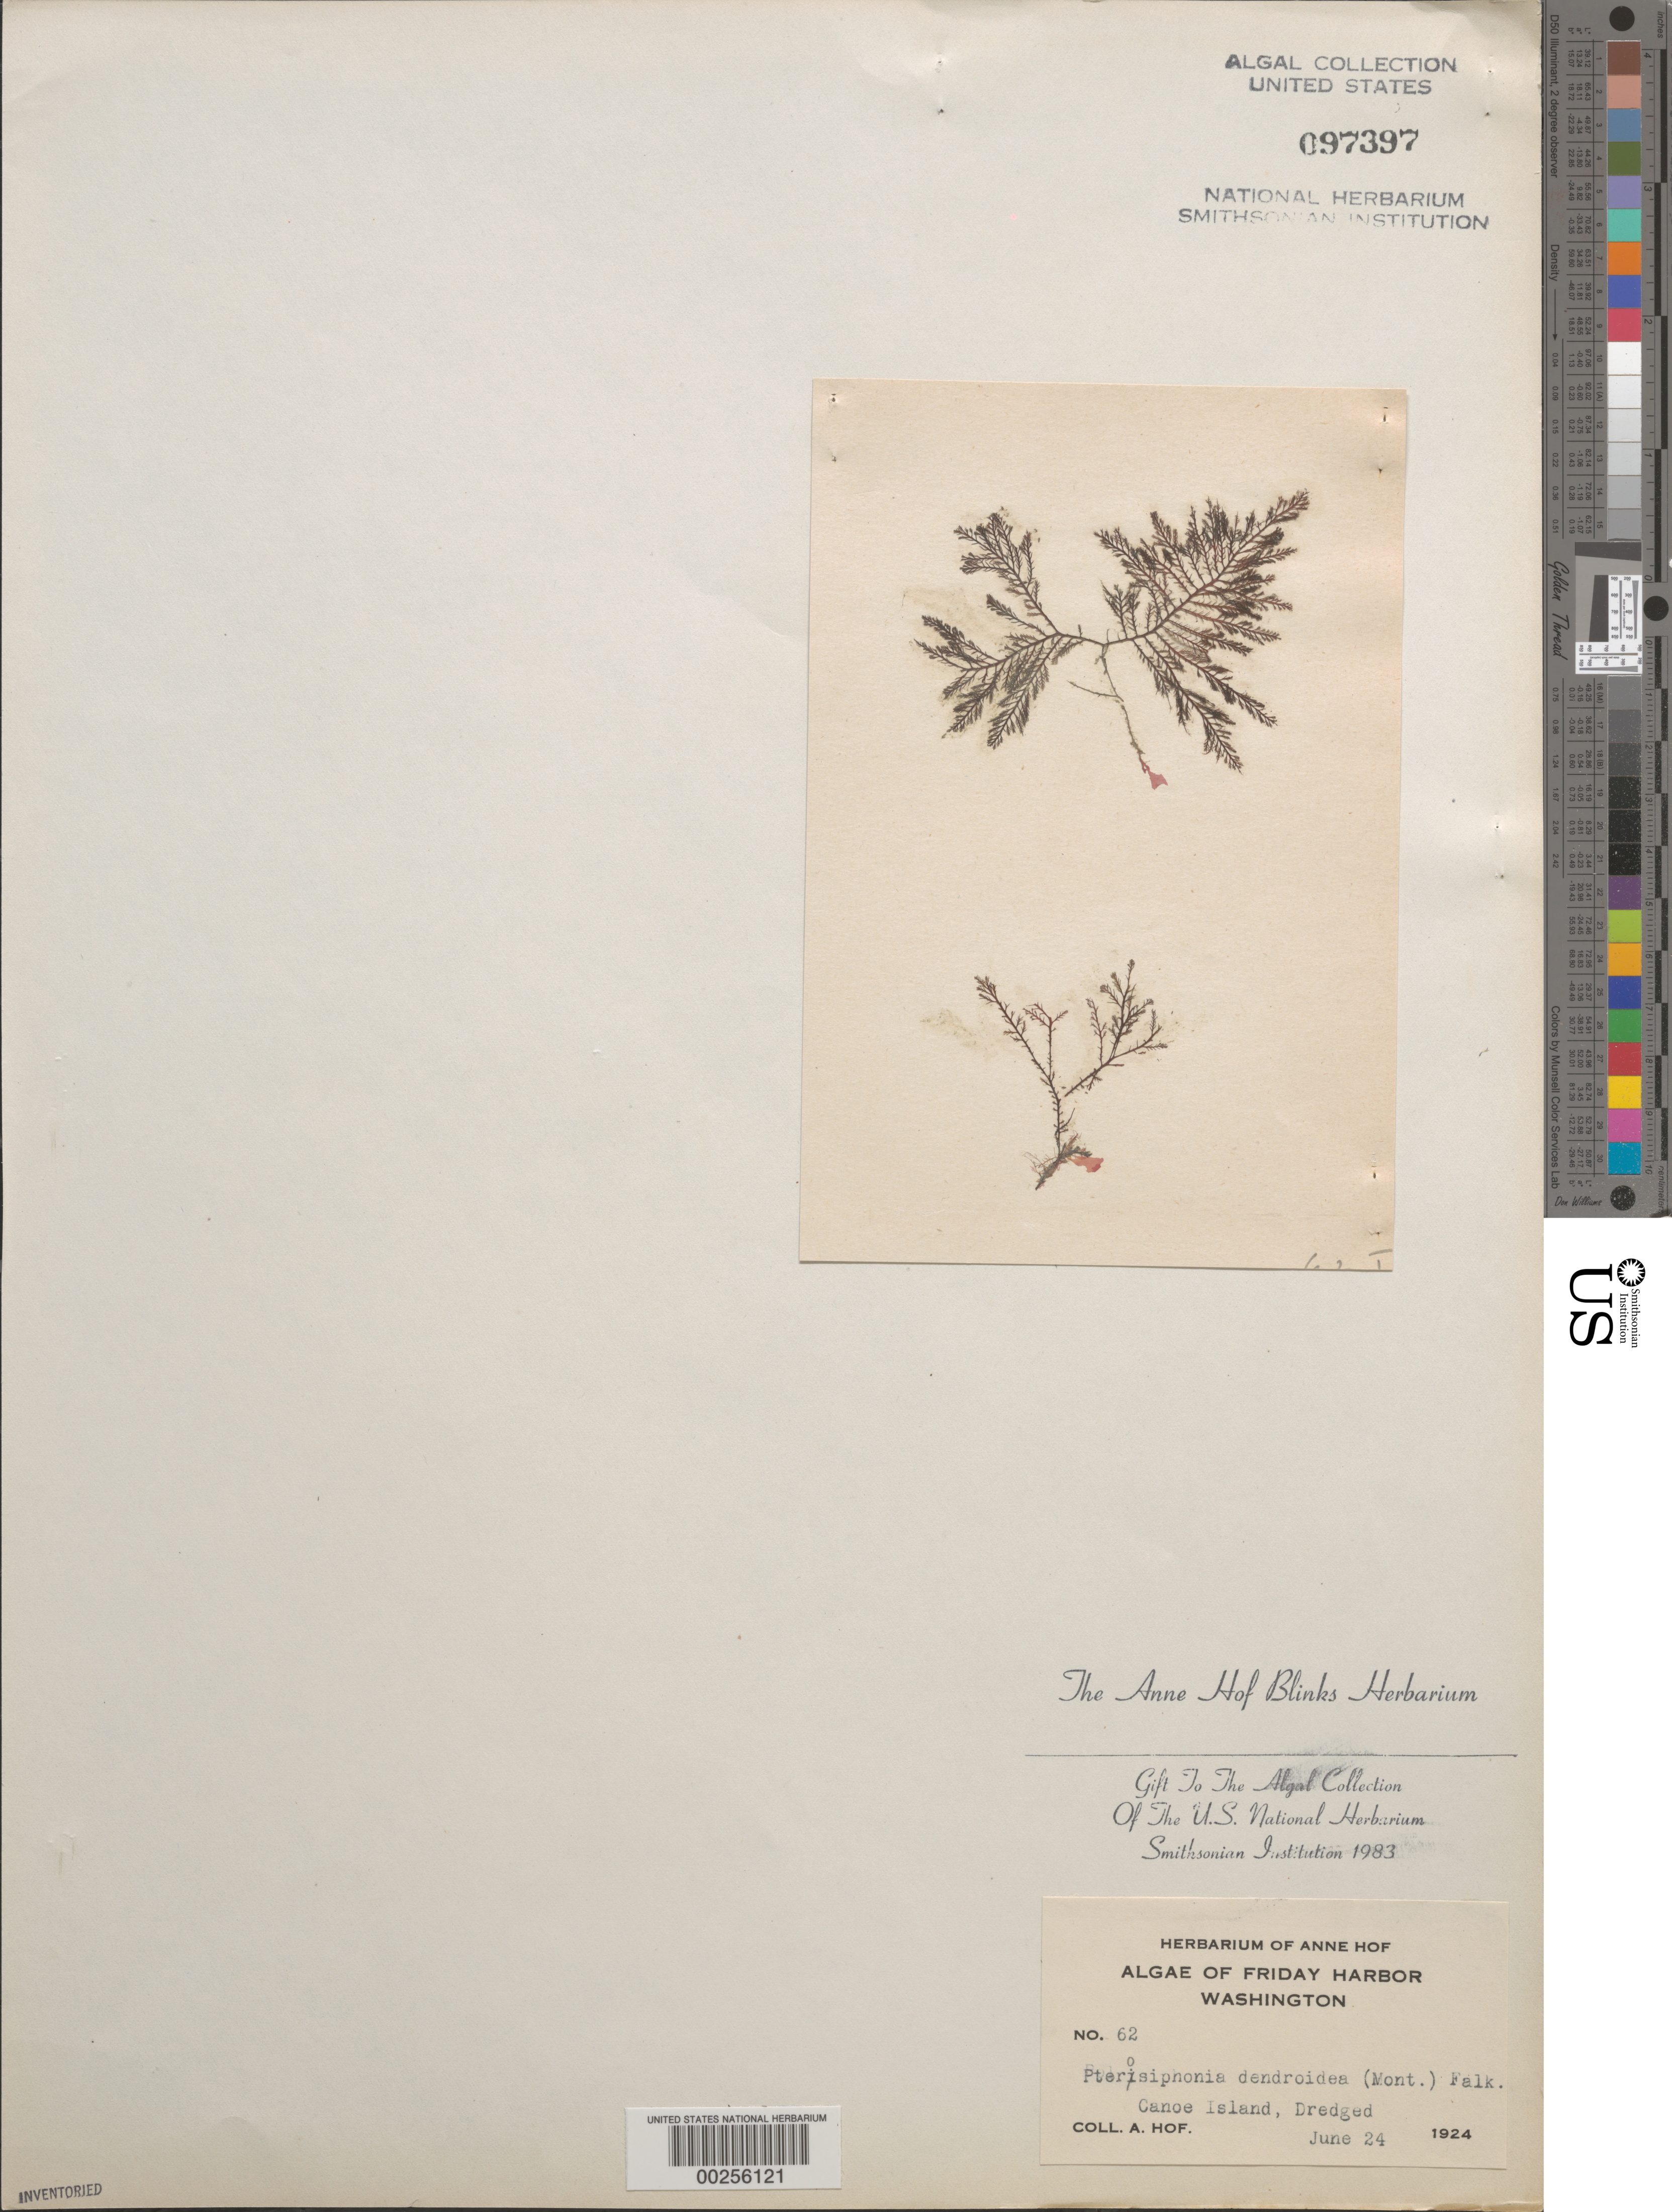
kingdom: Plantae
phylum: Rhodophyta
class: Florideophyceae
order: Ceramiales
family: Rhodomelaceae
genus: Symphyocladiella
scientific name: Symphyocladiella dendroidea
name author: (Montagne) Bustamante et al.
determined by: Algae name updating Project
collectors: A. Blinks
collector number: AHB 62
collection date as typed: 24 Jun 1924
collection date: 1924-06-24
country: United States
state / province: Washington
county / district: San Juan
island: Canoe Island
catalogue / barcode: US 97397